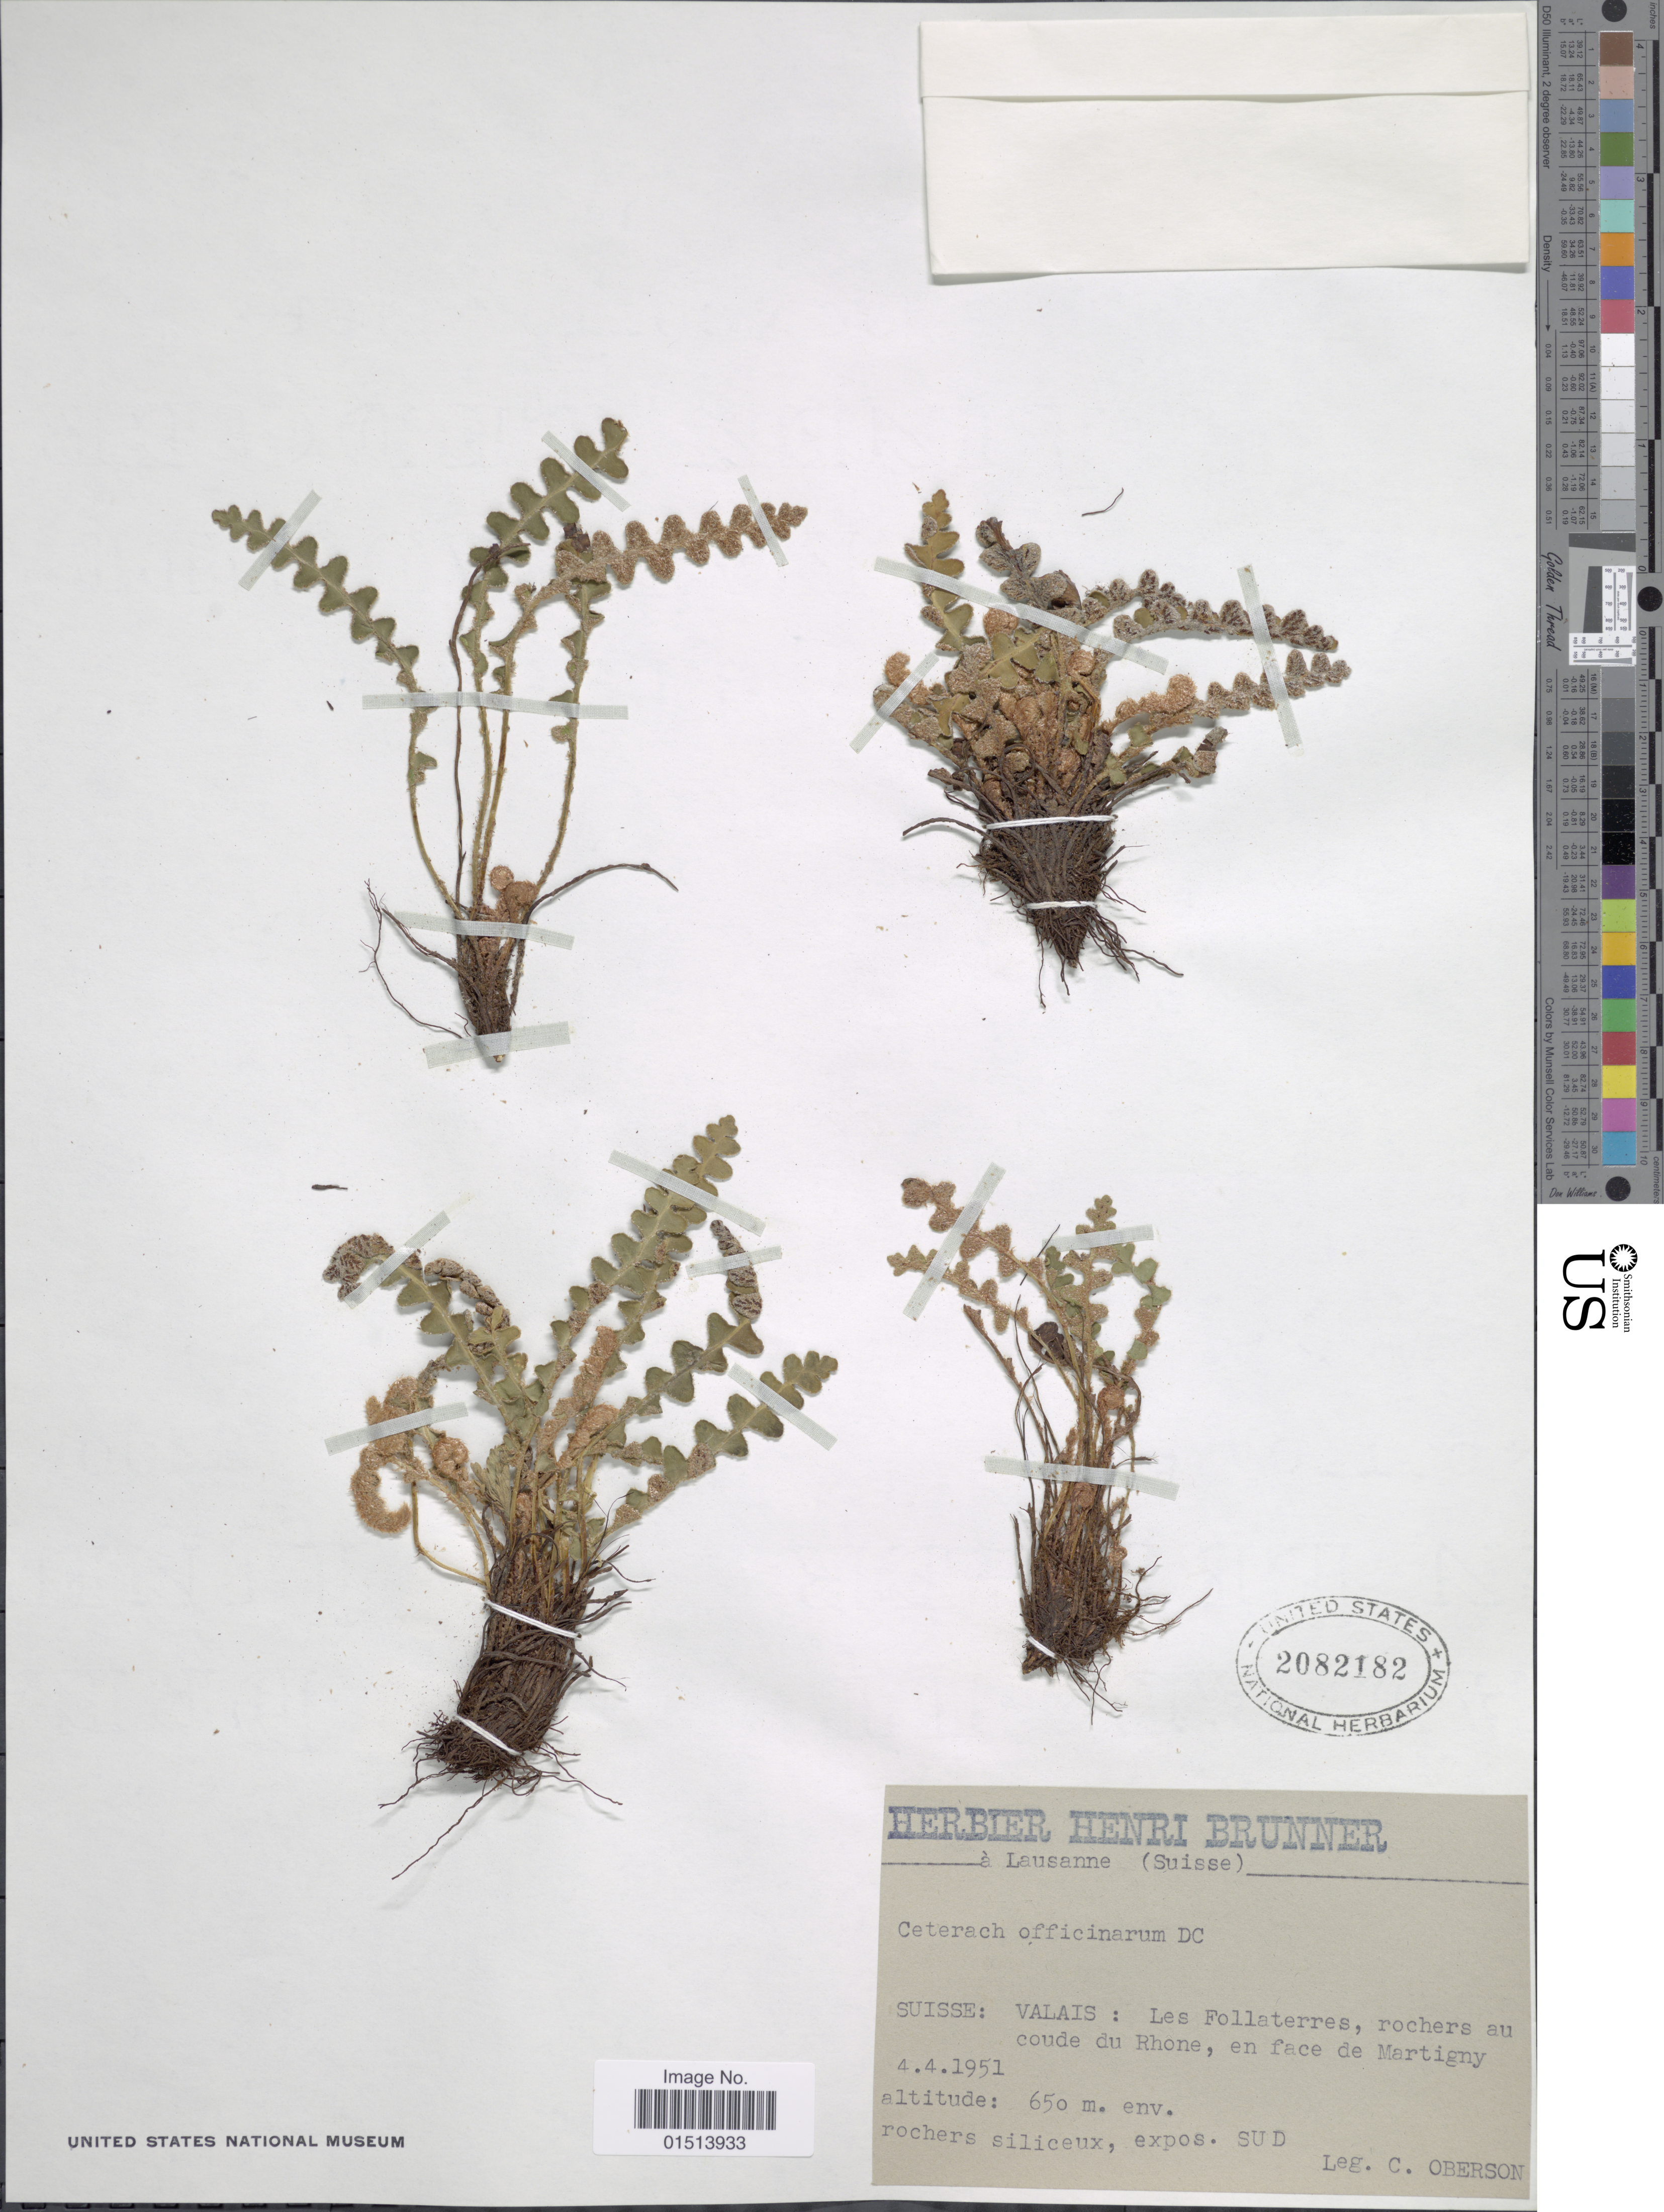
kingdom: Plantae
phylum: Tracheophyta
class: Polypodiopsida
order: Polypodiales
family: Aspleniaceae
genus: Asplenium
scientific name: Asplenium officinarum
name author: DC.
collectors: C. Oberson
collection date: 1951-04-04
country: Switzerland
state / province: Valais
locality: Suisse: Valais: Les Follaterres, rochers au coude du rhone, en face de Martigny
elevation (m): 650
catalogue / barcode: US 2082182